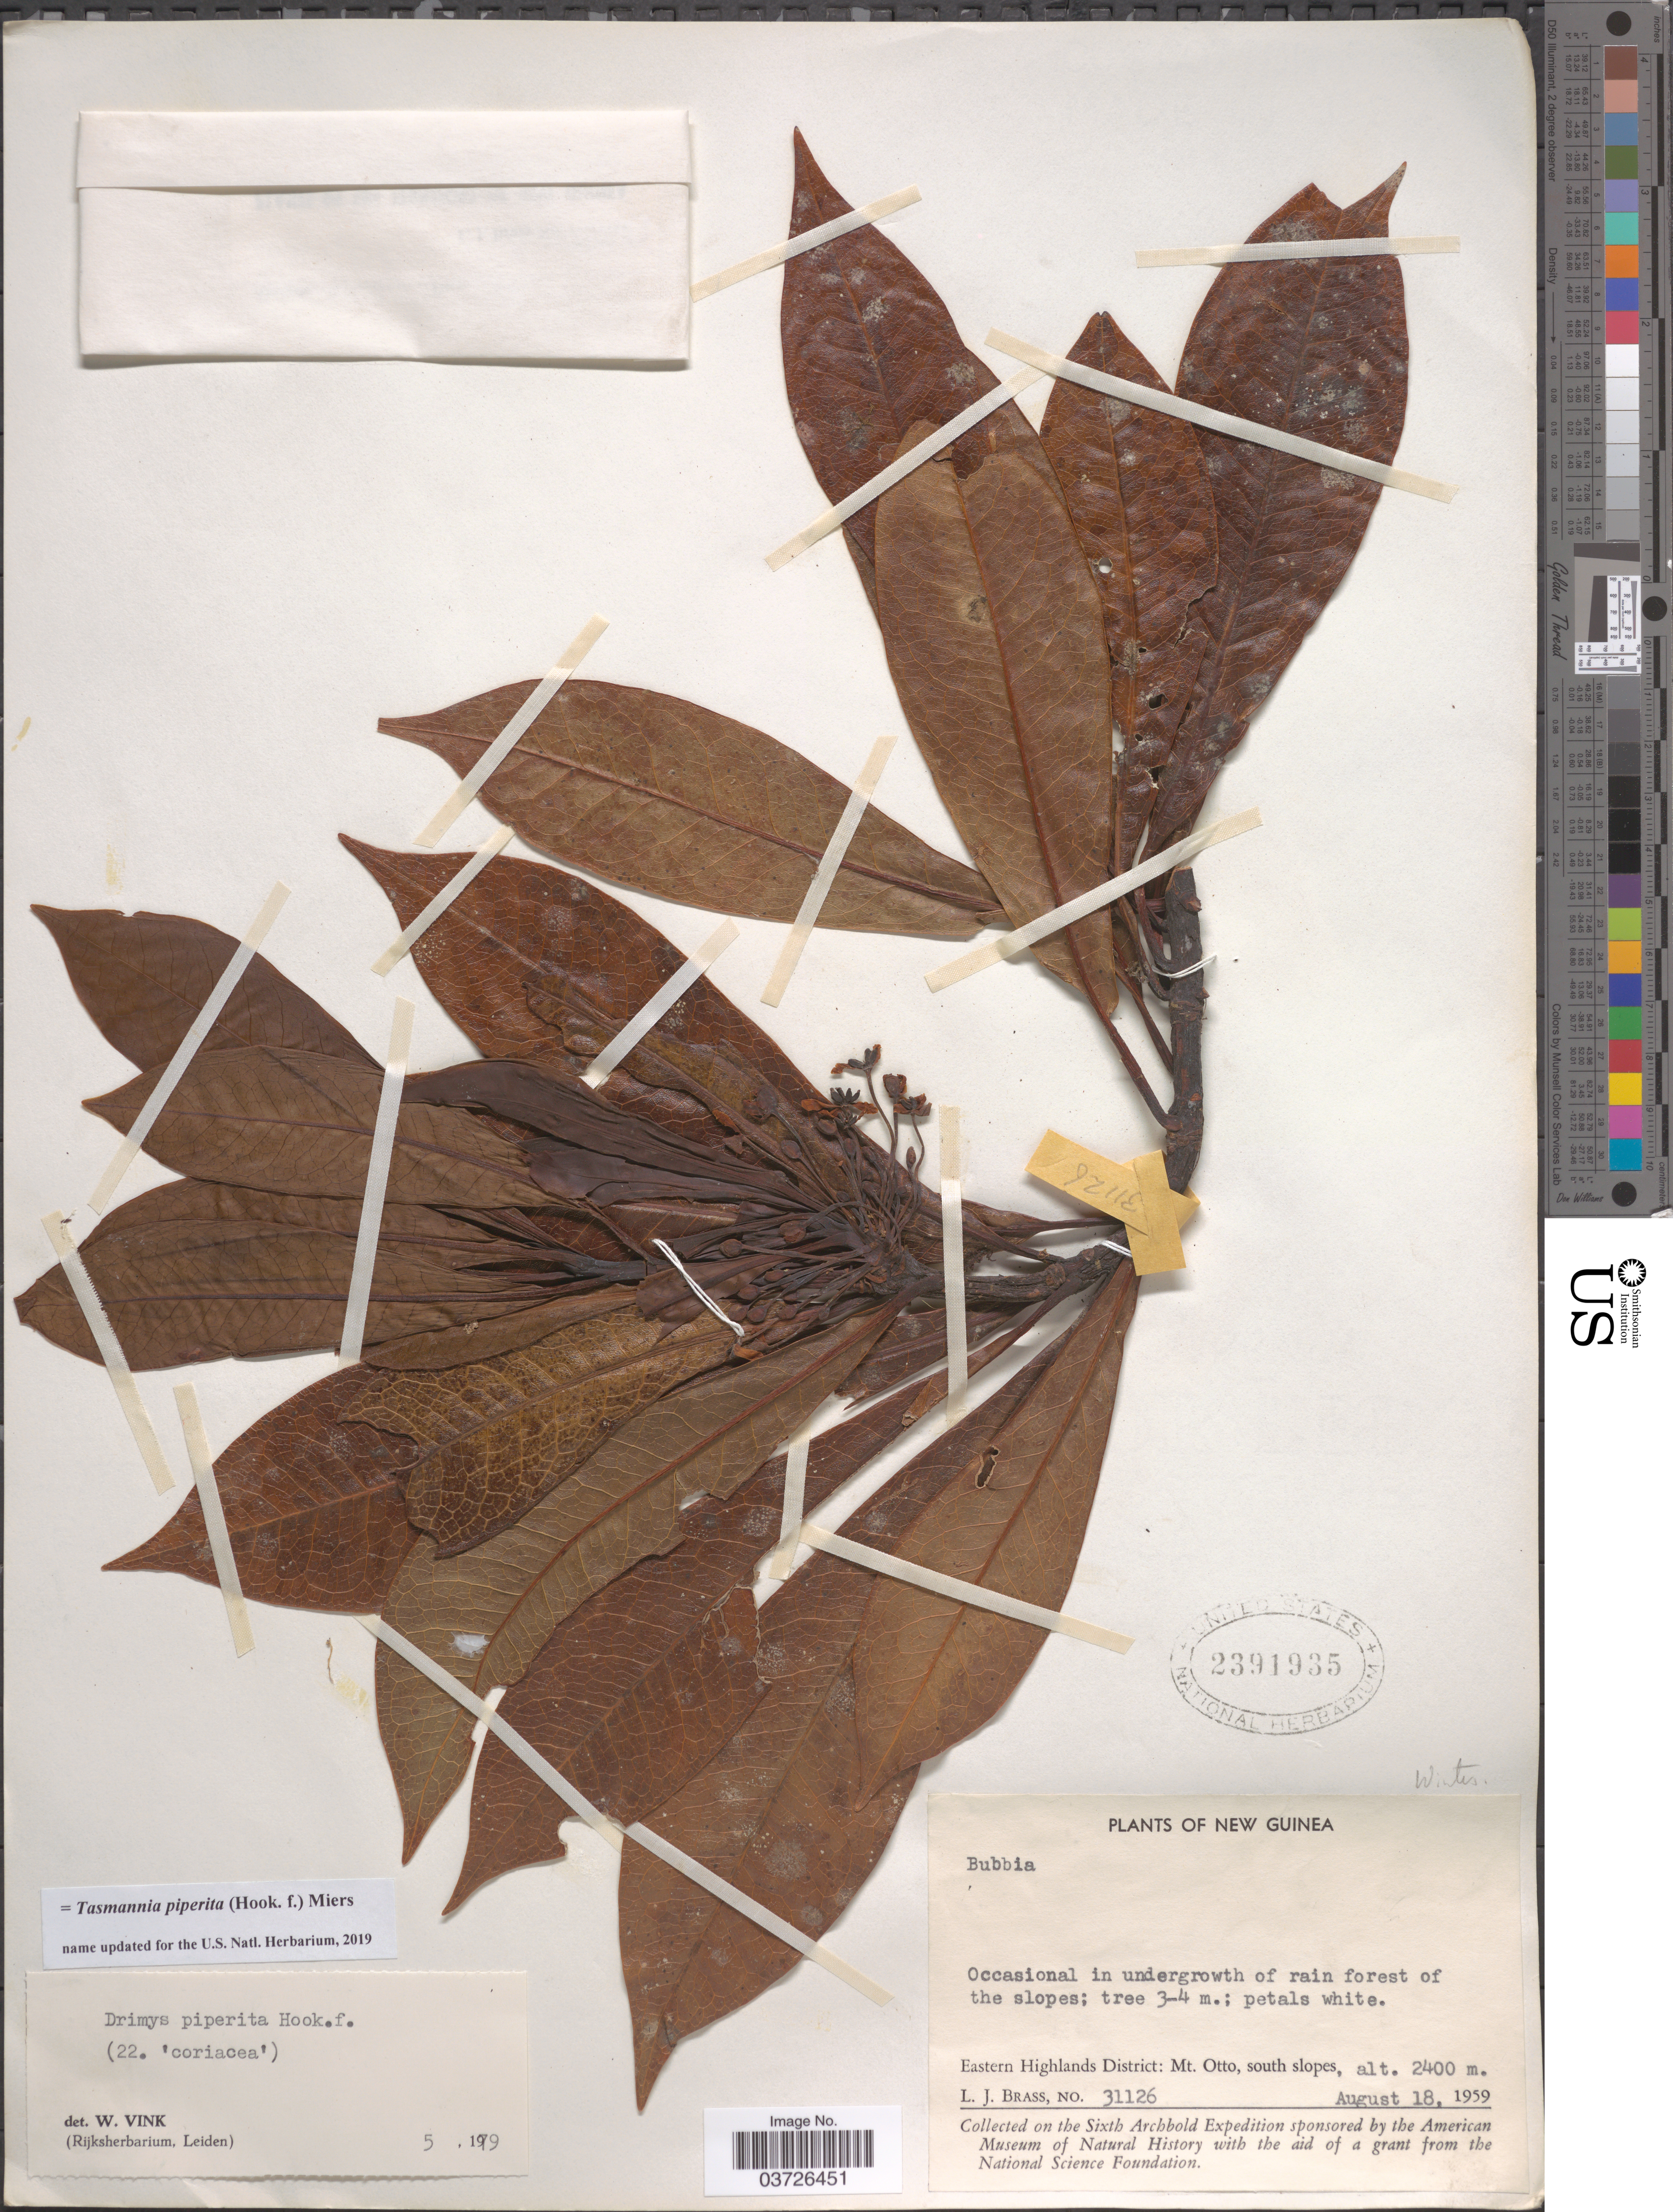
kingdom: Plantae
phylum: Tracheophyta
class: Magnoliopsida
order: Canellales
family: Winteraceae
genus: Tasmannia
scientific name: Tasmannia piperita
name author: (Hook. f.) Miers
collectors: L. J. Brass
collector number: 31126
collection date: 1959-08-18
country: Papua New Guinea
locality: New Guinea. Eastern Highlands District: Mt. Otto, south slopes.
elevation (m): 2400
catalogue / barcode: US 2391935